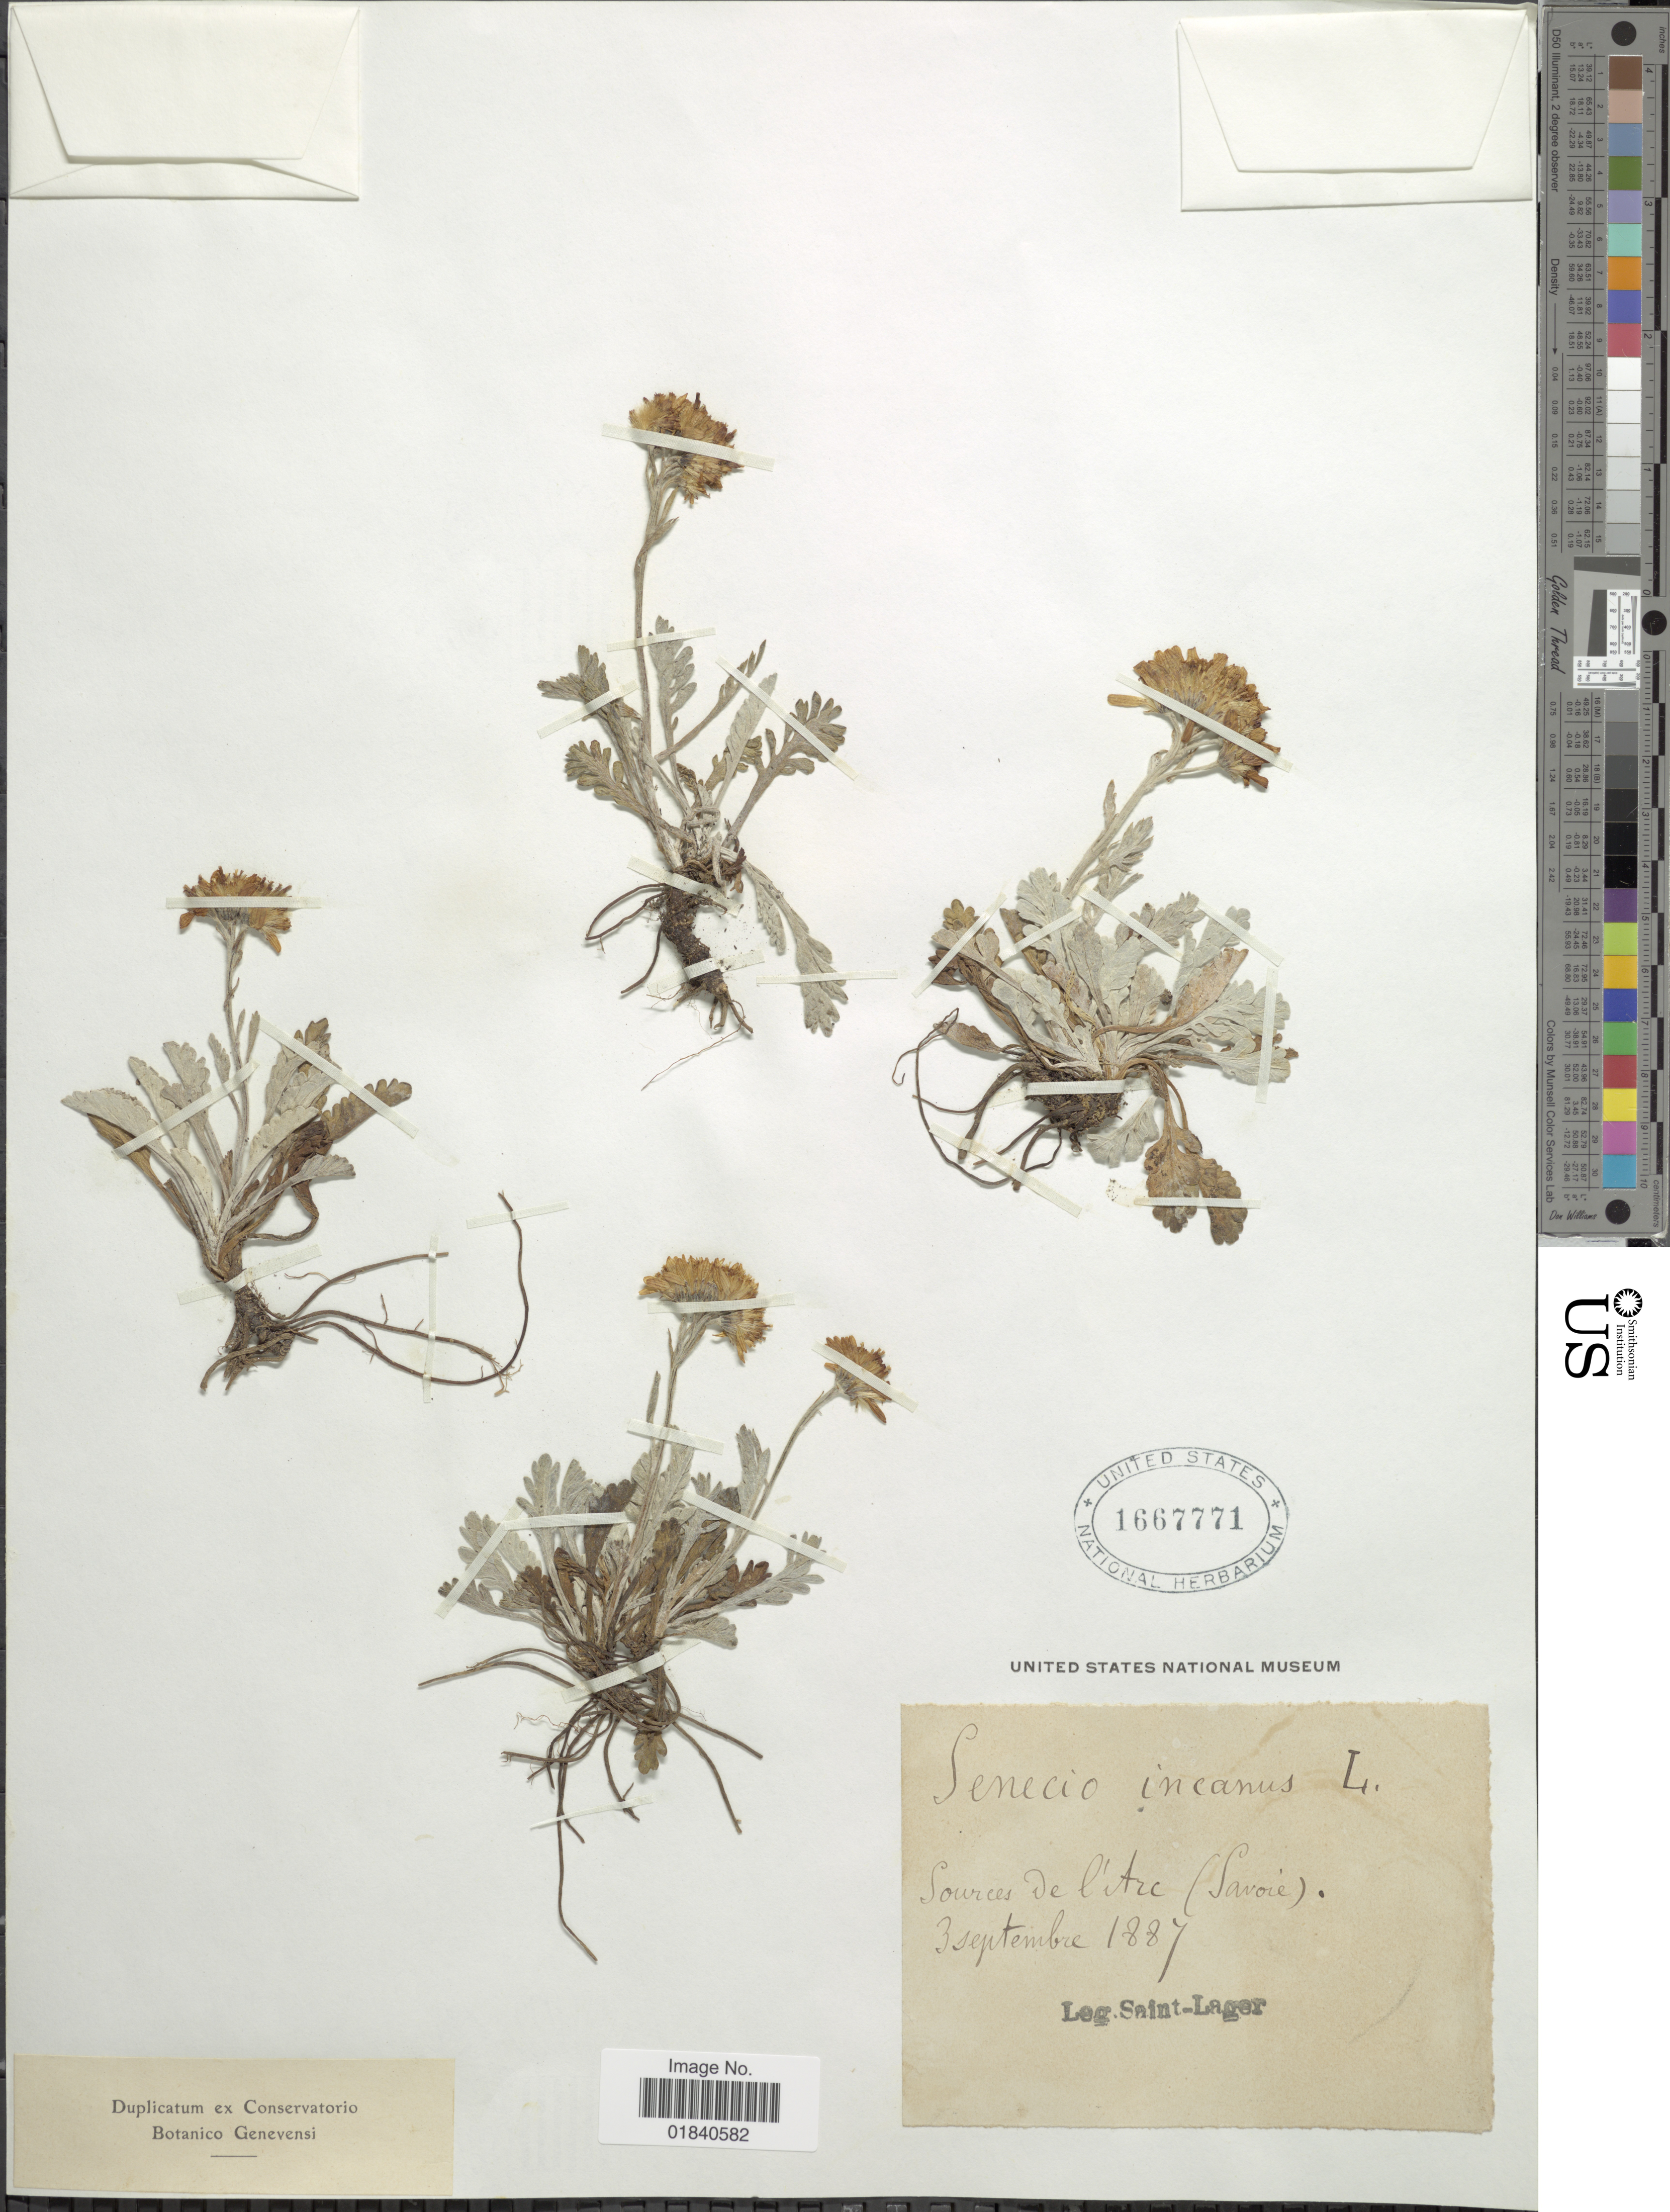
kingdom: Plantae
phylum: Tracheophyta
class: Magnoliopsida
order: Asterales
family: Asteraceae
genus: Jacobaea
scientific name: Jacobaea incana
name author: (L.) Veldkamp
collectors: -. St. Lager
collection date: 1887-09-03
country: France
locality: Sources de l'itre (Savoie)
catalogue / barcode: US 1667771